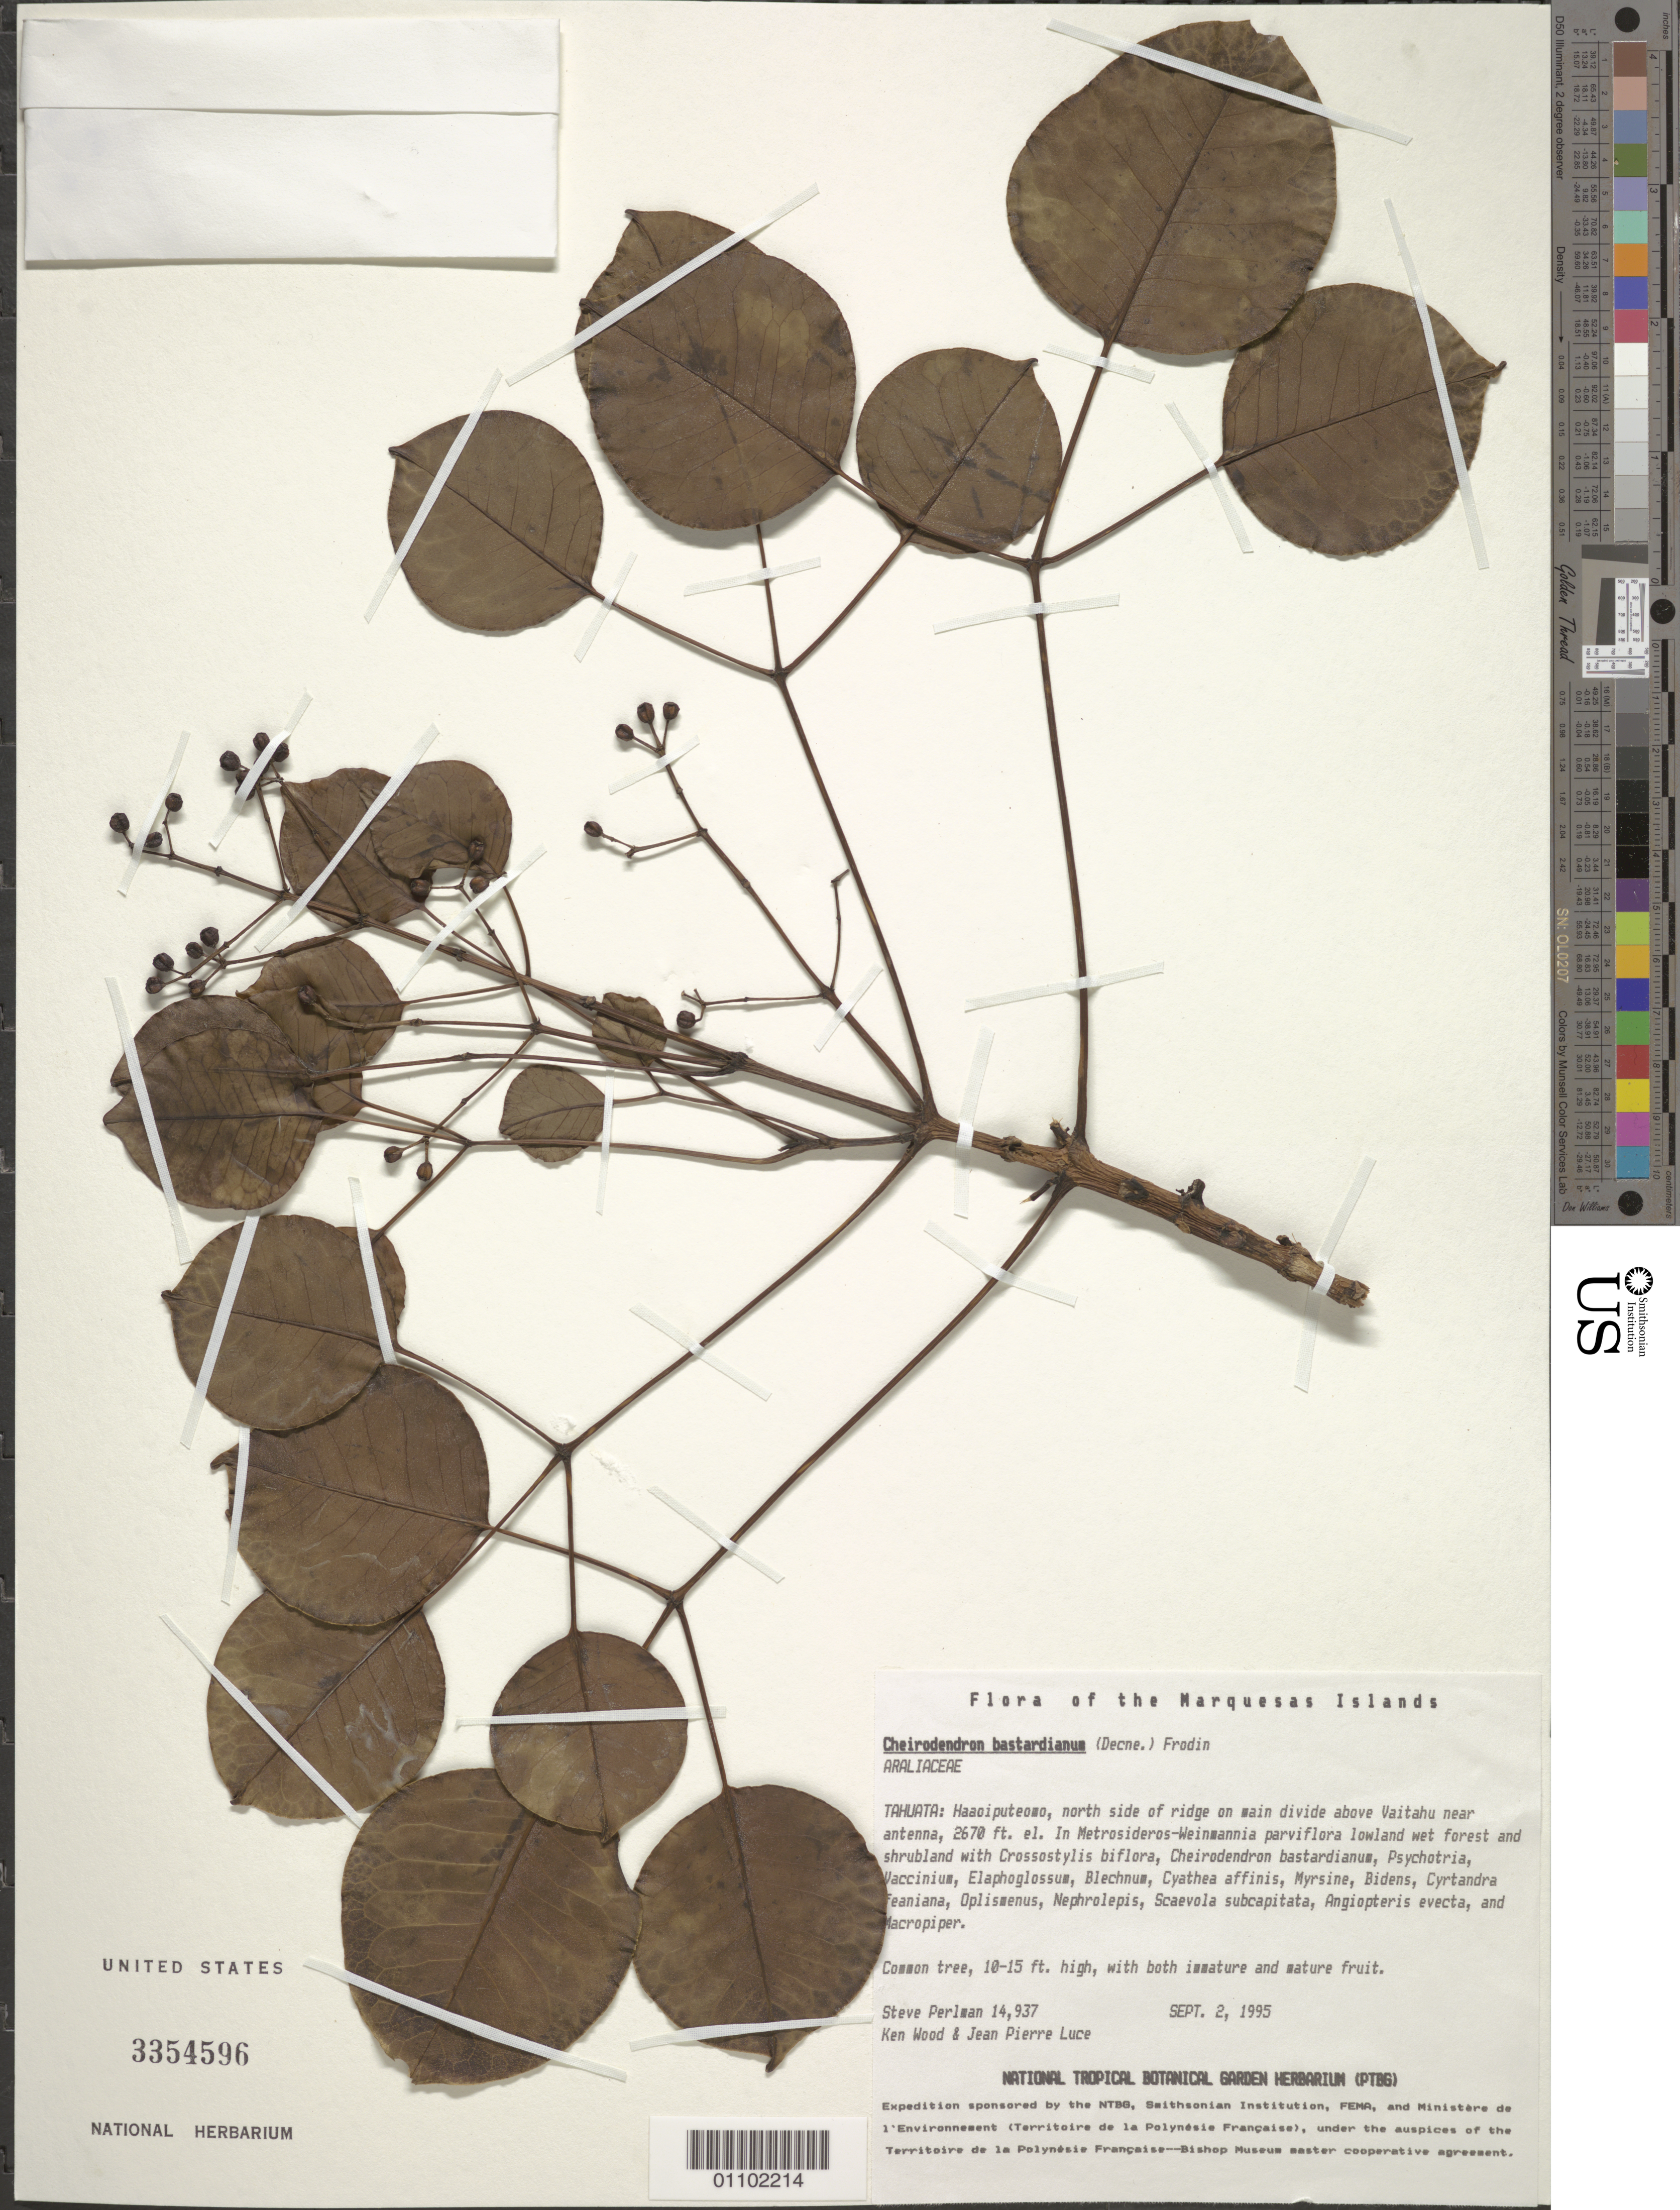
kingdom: Plantae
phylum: Tracheophyta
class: Magnoliopsida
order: Apiales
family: Araliaceae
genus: Cheirodendron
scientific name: Cheirodendron bastardianum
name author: (Decne.) Frodin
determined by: Lorence, David H., (PTBG), National Tropical Botanical Garden (UNITED STATES)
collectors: S. P. Perlman, K. R. Wood & J. Luce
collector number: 14937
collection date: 1995-09-02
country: French Polynesia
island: Tahuata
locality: Haaoiputeomo, N side of ridge on main divide above Vaitahu near antenna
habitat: In Metrosideros-Weinmannia parviflora lowland wet forest and shrubland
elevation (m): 814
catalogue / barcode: US 3354596